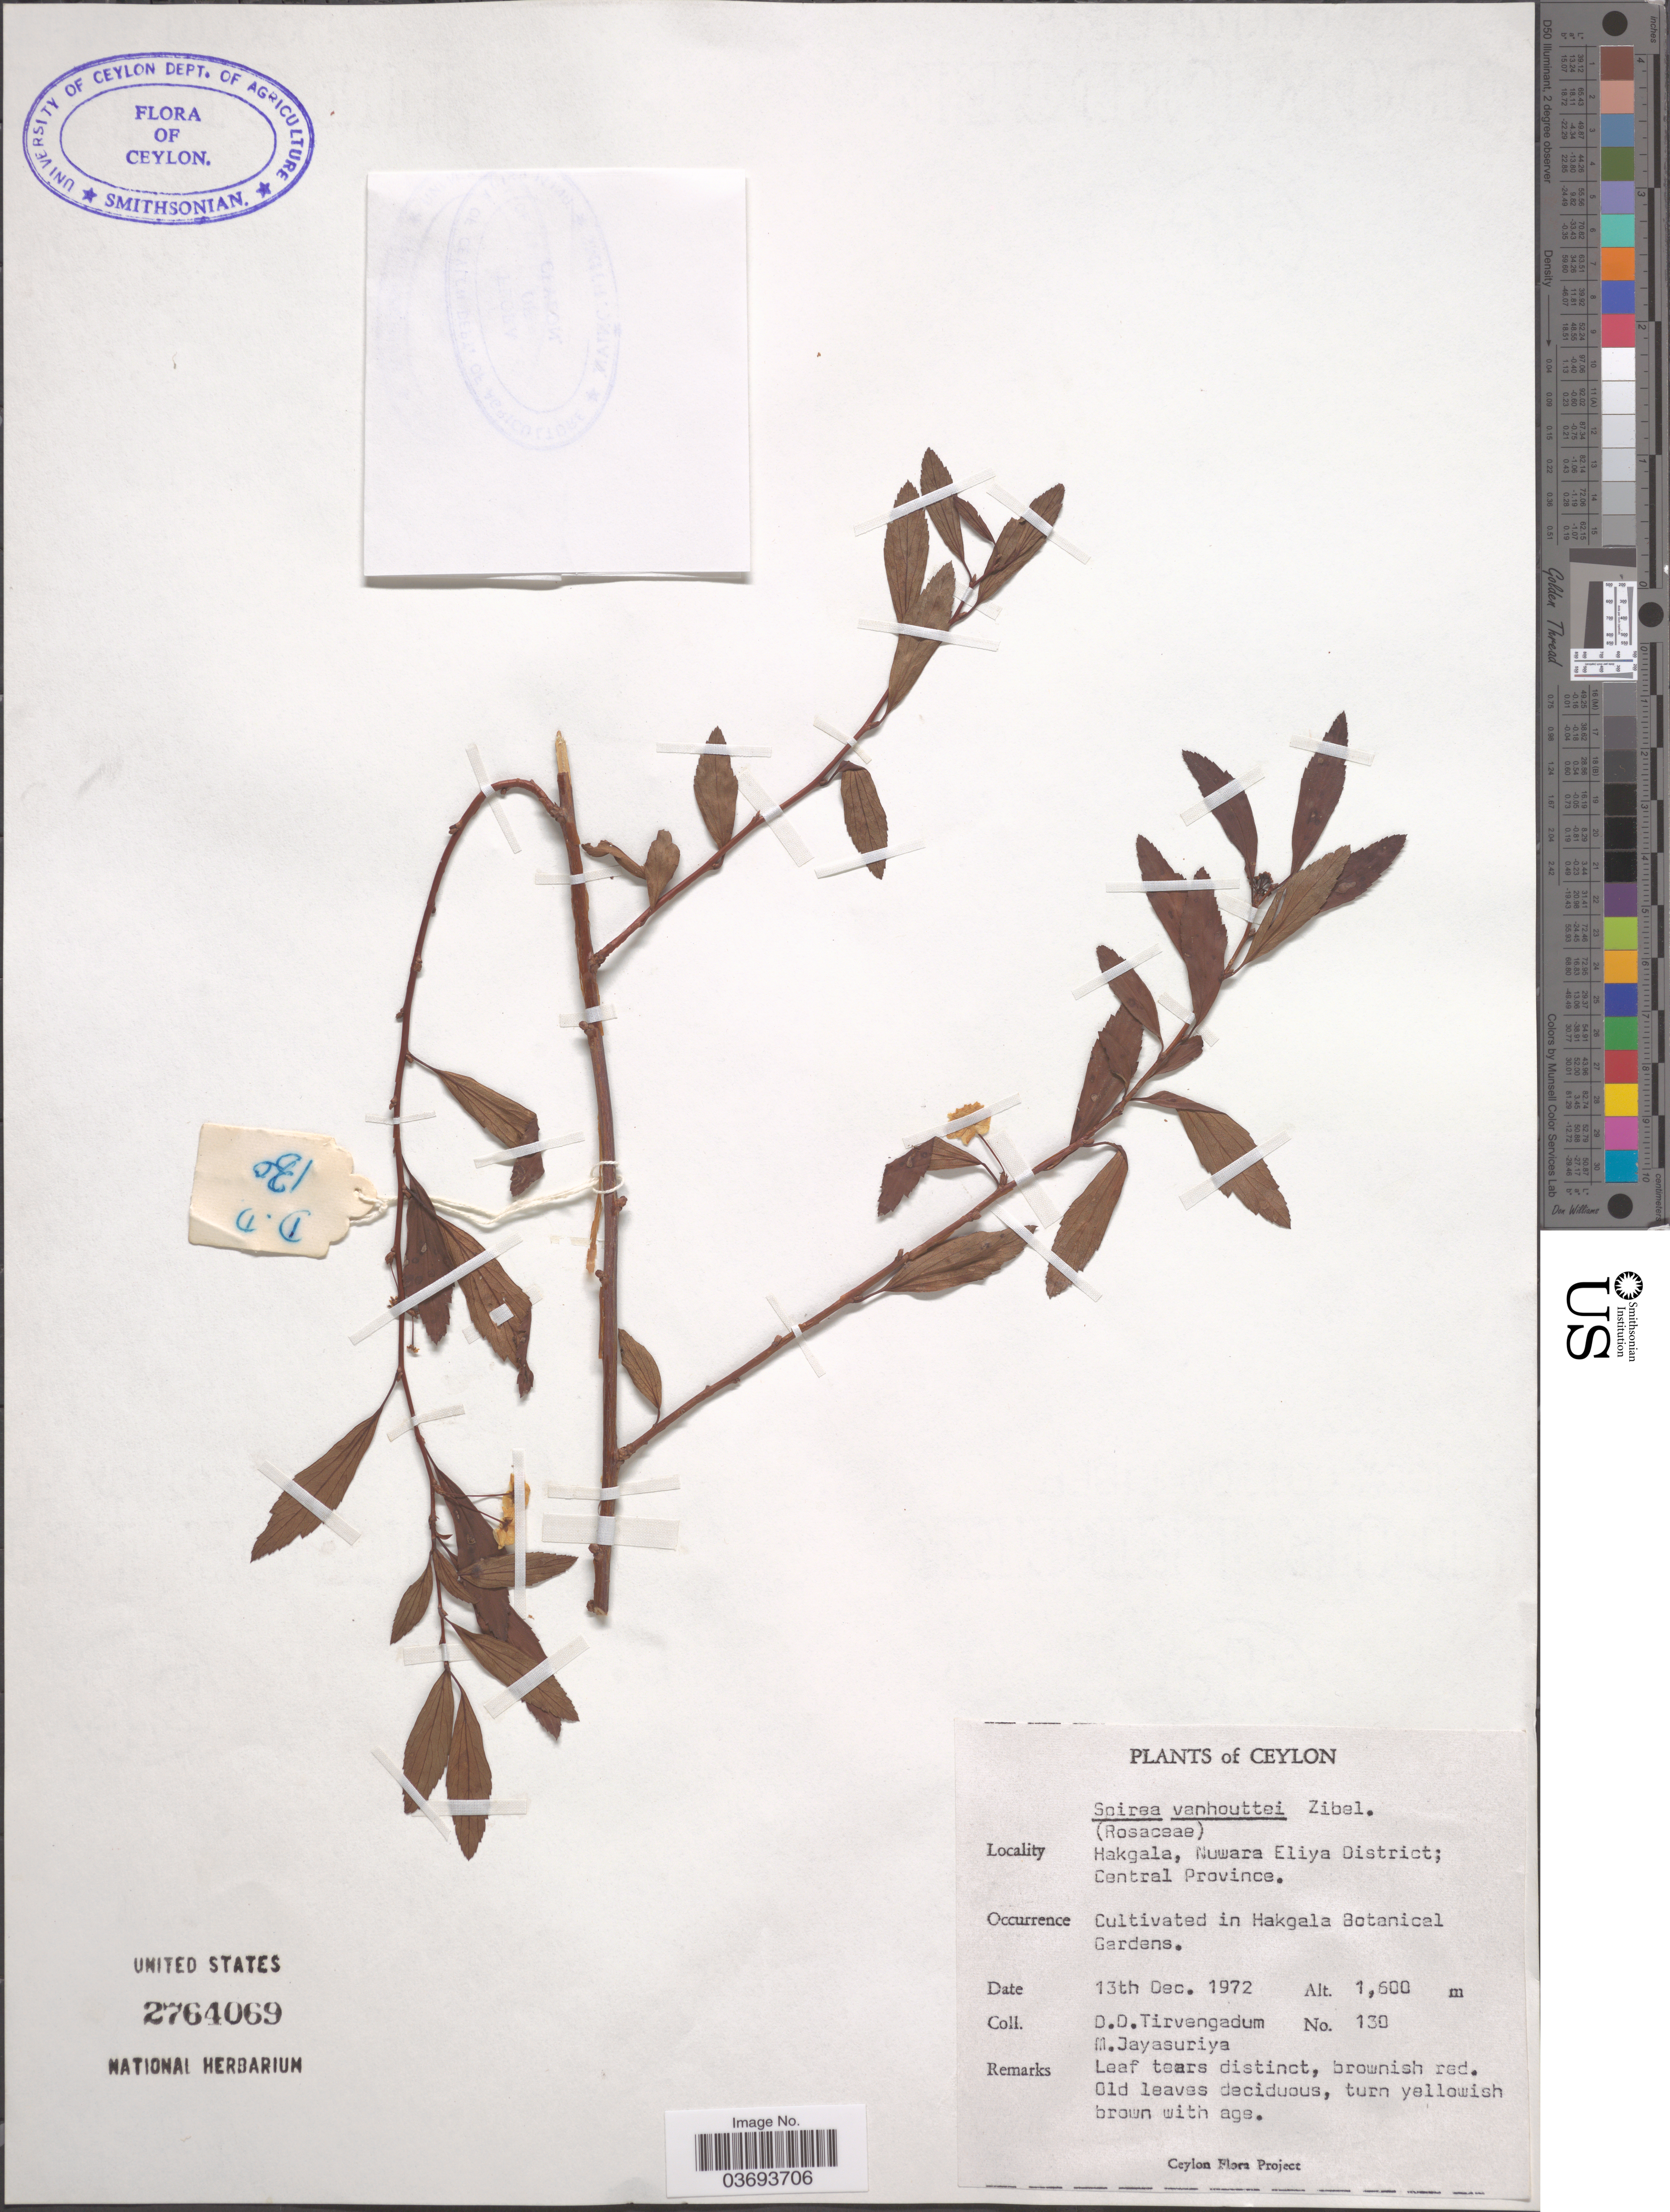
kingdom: Plantae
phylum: Tracheophyta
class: Magnoliopsida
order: Rosales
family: Rosaceae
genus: Spiraea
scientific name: Spiraea x vanhouttei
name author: (Briot) Carrière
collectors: D. Tirvengadum & M. Jayasuriya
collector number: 130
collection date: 1972-12-13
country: Sri Lanka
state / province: Central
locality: Ceylon. Hakgala, Nuwara Eliya District; Central Province. Cultivated in Hakgala Botanical Gardens.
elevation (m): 1600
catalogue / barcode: US 2764069